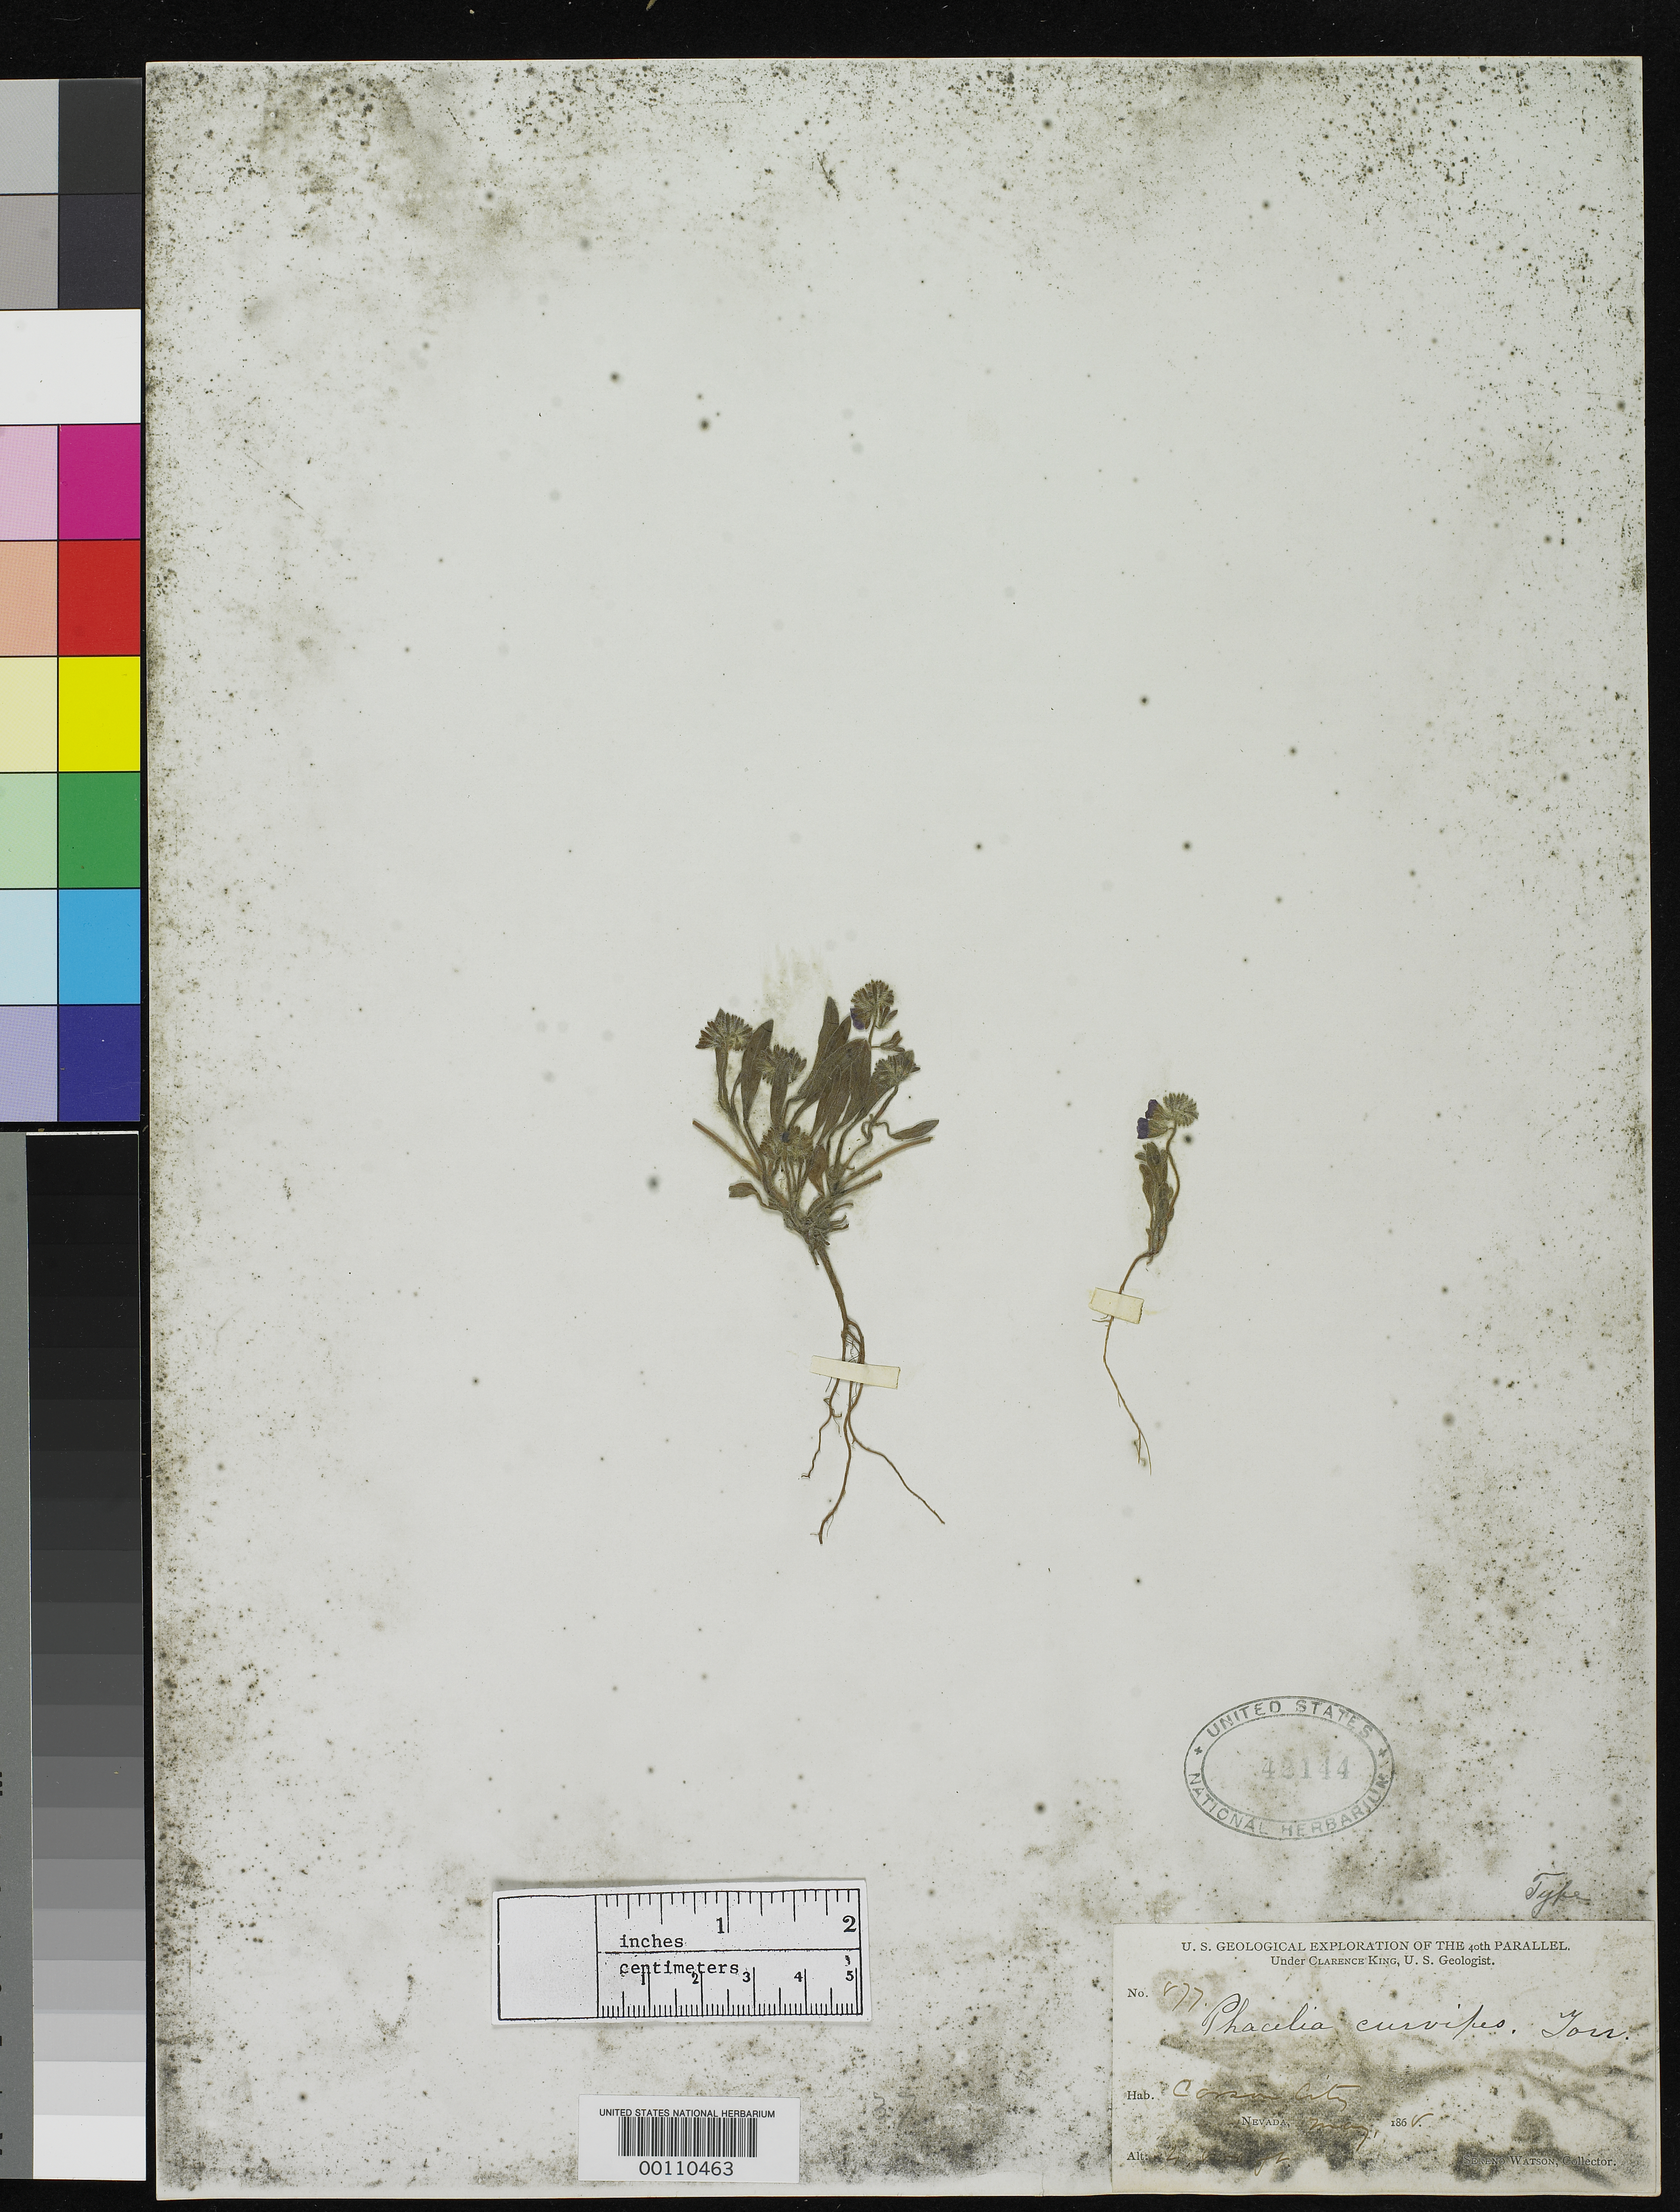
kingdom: Plantae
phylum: Tracheophyta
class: Magnoliopsida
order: Boraginales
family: Hydrophyllaceae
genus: Phacelia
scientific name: Phacelia curvipes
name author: Torr. in C. King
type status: Isotype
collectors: S. Watson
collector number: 877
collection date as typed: May 1868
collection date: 1868-05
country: United States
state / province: Nevada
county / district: Ormsby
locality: Carson City.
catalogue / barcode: US 42144